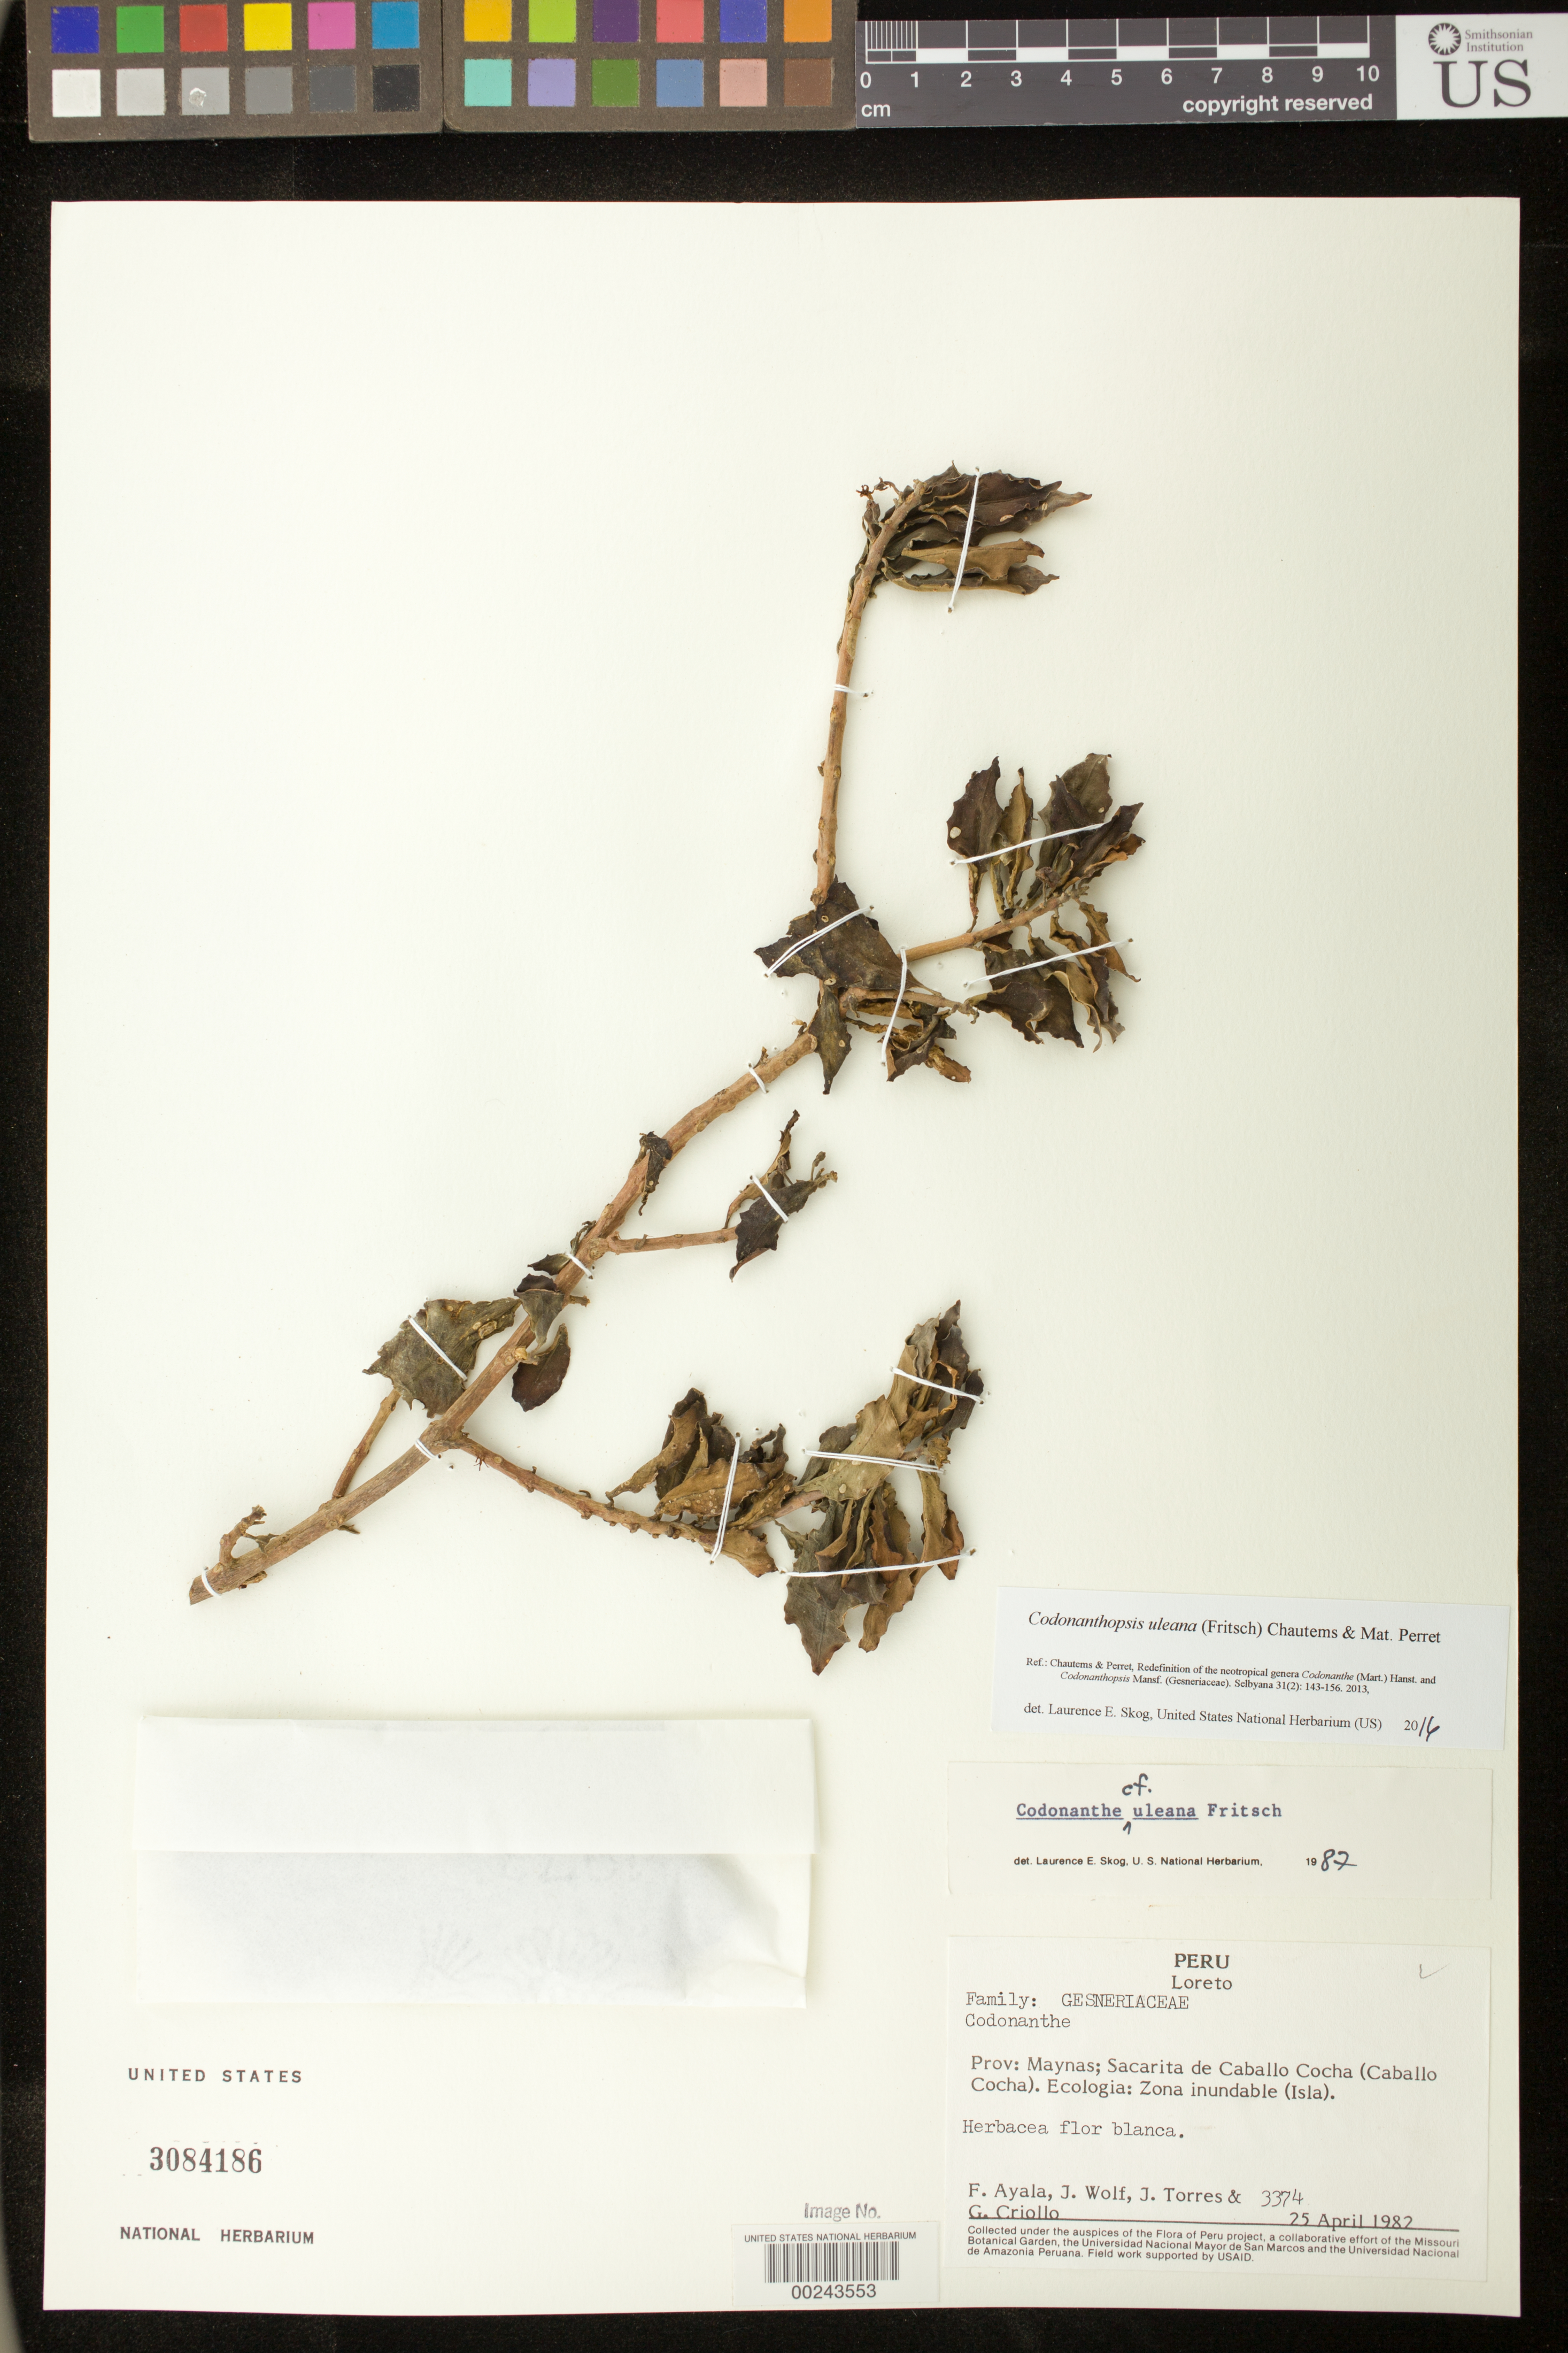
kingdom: Plantae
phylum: Tracheophyta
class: Magnoliopsida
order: Lamiales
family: Gesneriaceae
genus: Codonanthopsis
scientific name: Codonanthopsis uleana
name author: (Fritsch) Chautems & Mat.Perret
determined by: Skog, Laurence E.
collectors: F. Ayala F., J. Wolf, J. Torres & G. Criollo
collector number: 3374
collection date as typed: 25 Apr 1982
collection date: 1982-04-25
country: Peru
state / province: Loreto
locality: Prov. Maynas; Caballo Cocha (Sacarita de Caballo Cocha)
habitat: Zona inundable (Isla)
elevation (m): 110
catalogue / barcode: US 3084186